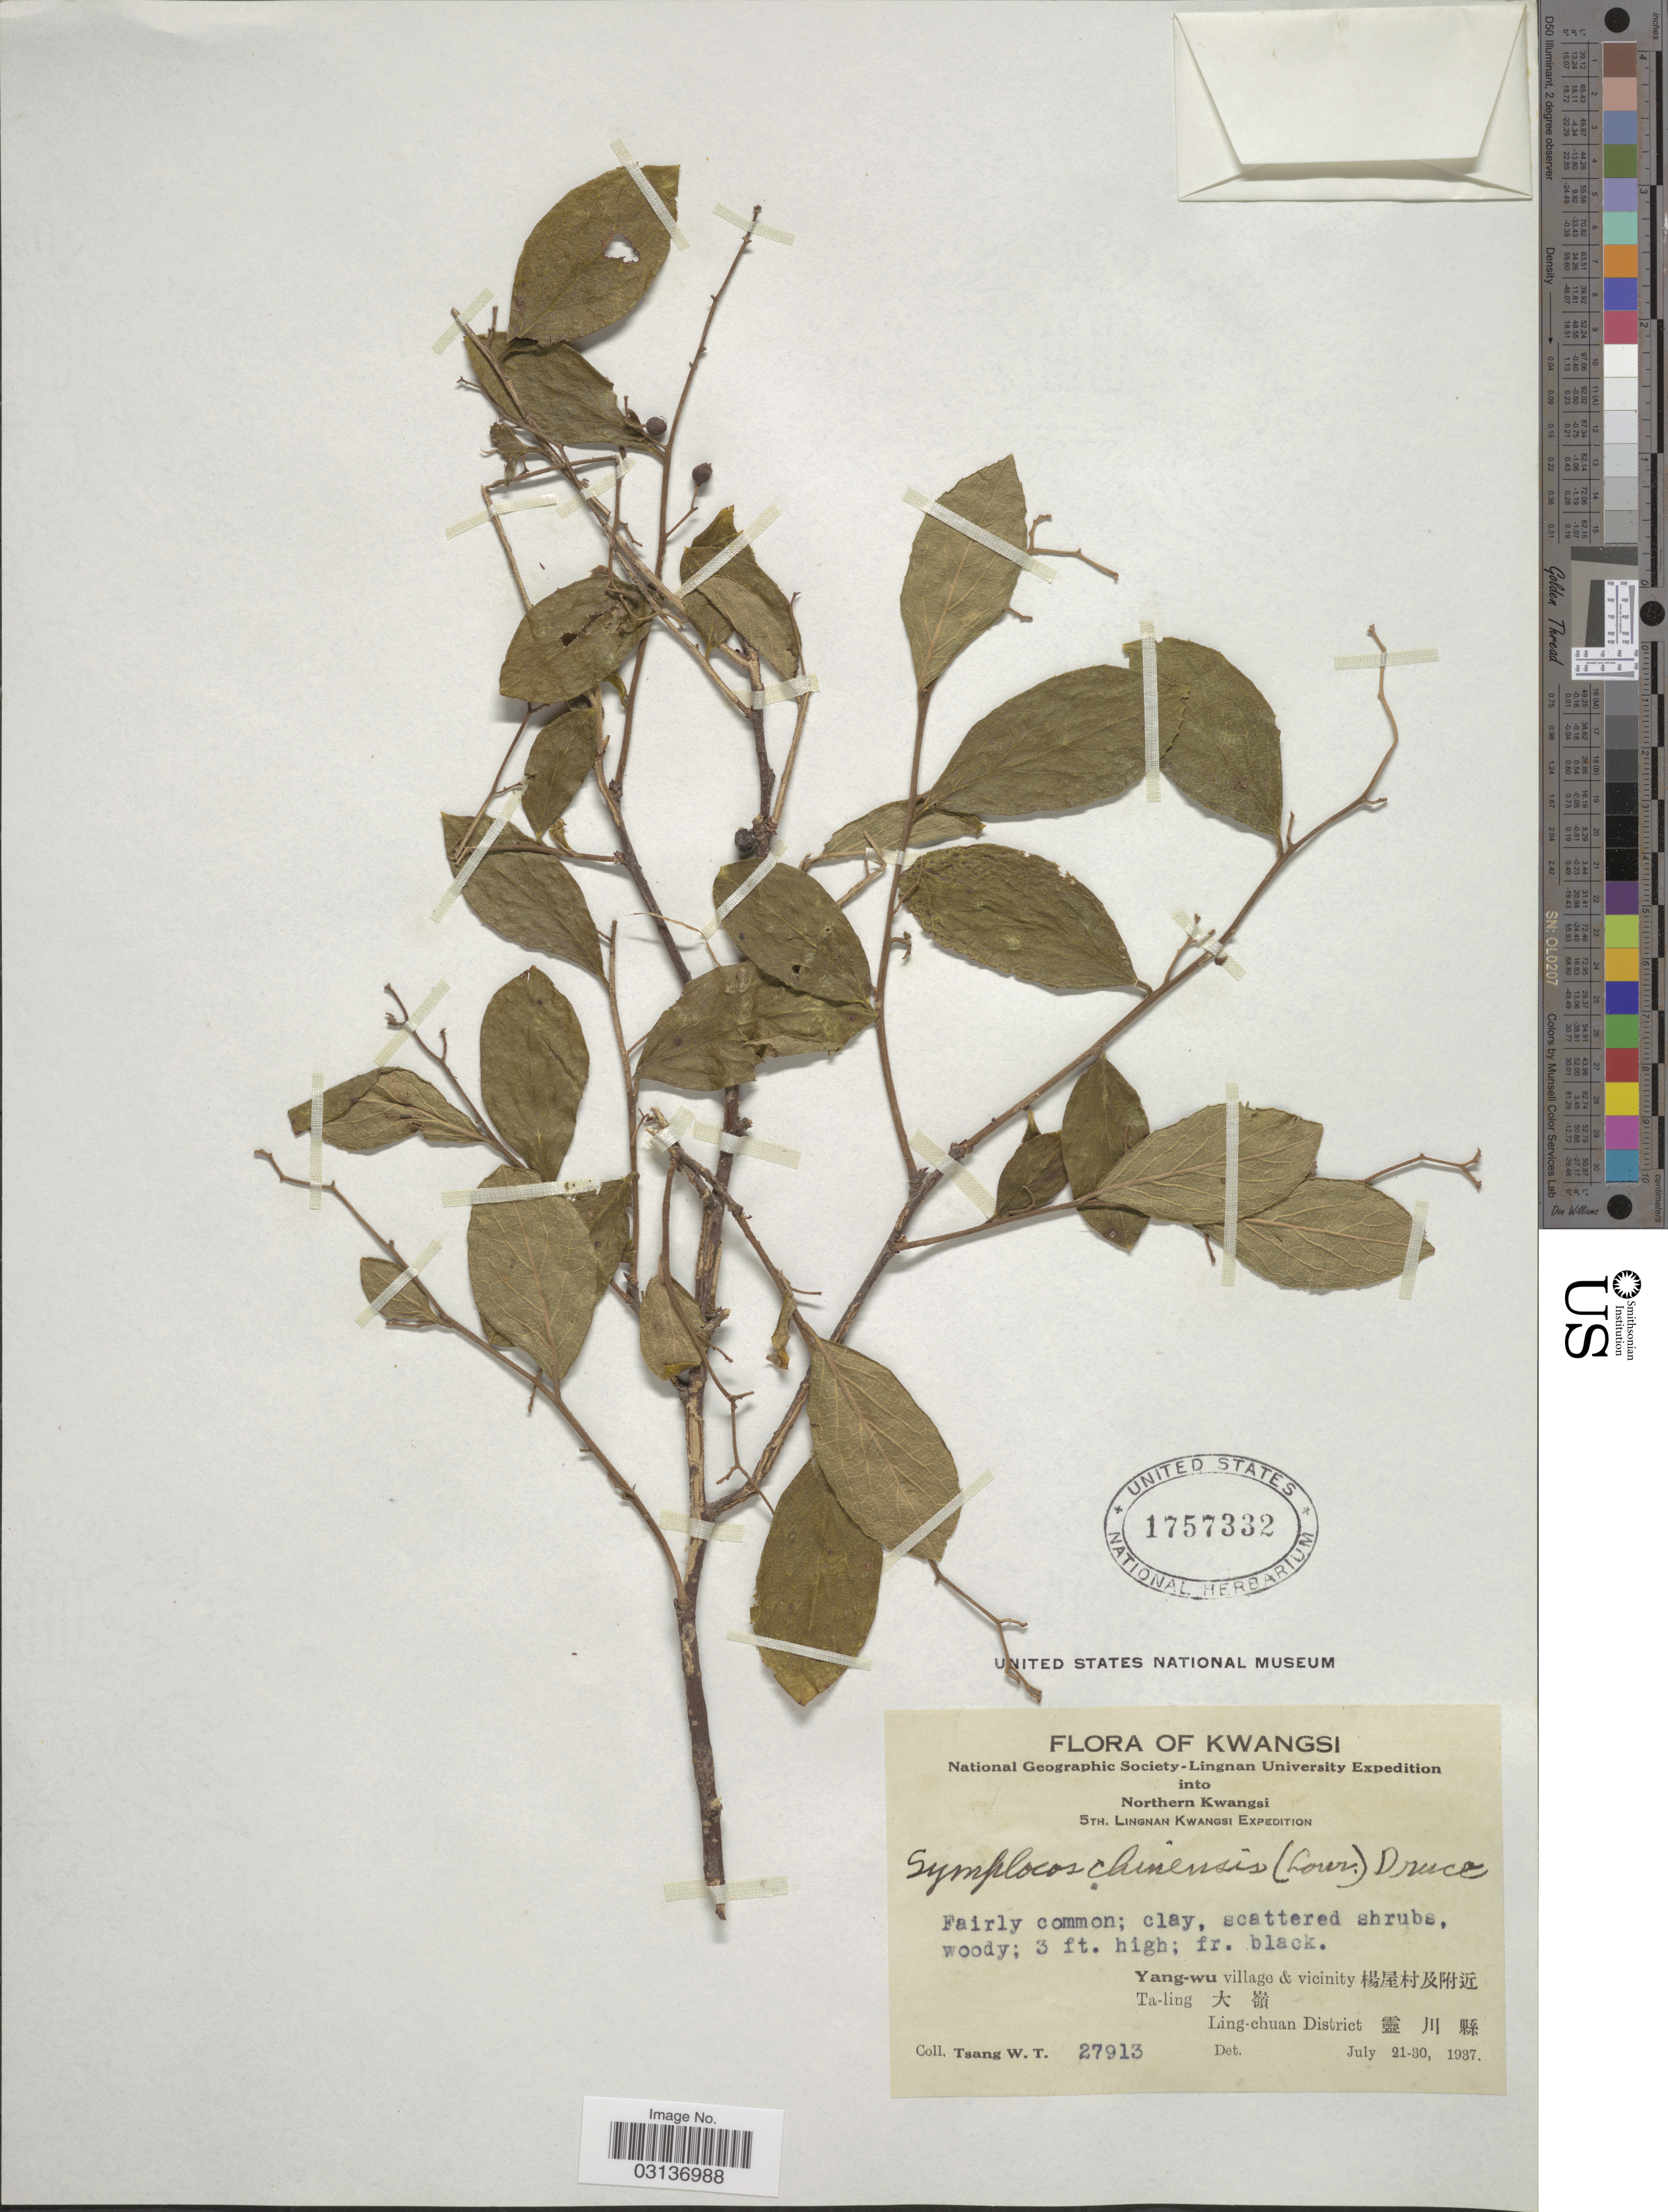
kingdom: Plantae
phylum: Tracheophyta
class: Magnoliopsida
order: Ericales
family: Symplocaceae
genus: Symplocos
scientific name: Symplocos paniculata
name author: Miq.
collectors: W. T. Tsang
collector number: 27913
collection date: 1937-07-21/1937-07-30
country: China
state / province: Guangxi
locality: Kwangsi. Northern Kwangsi. Yang-wu village & vicinity. Ta-ling. Ling-chuan District.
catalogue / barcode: US 1757332